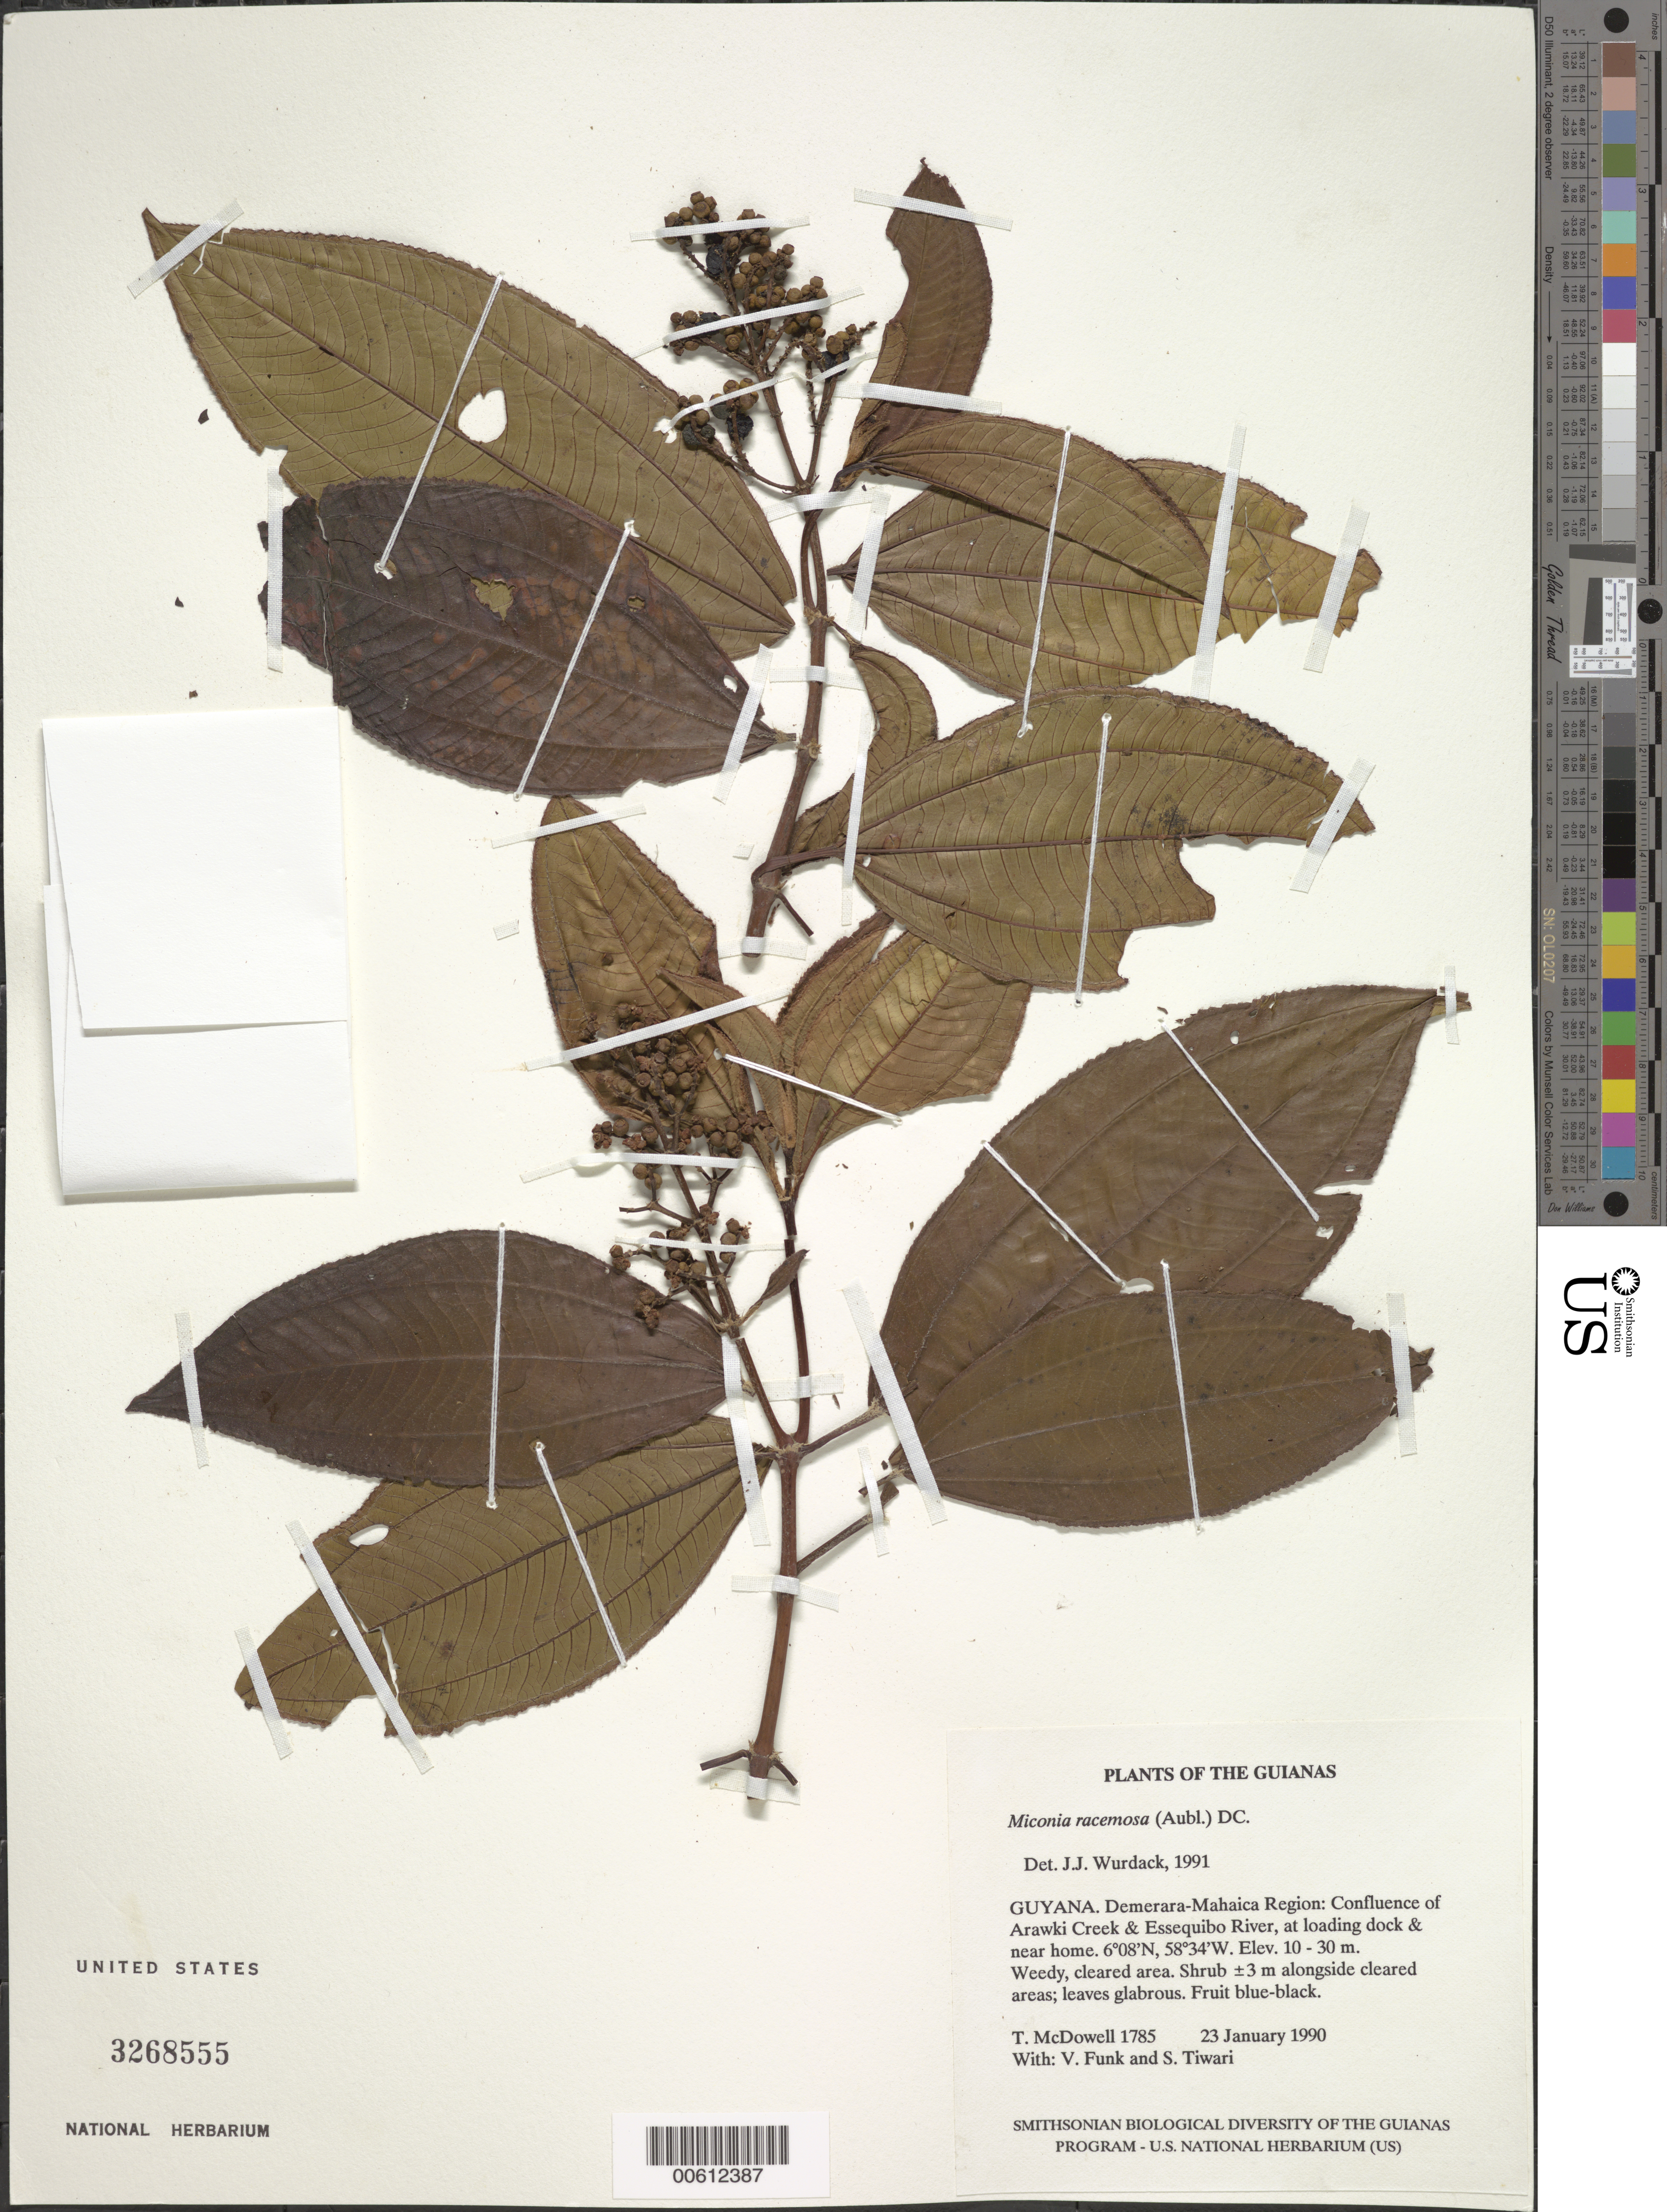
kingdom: Plantae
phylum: Tracheophyta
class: Magnoliopsida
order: Myrtales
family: Melastomataceae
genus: Miconia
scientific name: Miconia racemosa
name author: (Aubl.) DC.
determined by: Wurdack, John J., (US), US (UNITED STATES)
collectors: T. McDowell, V. Funk & S. Tiwari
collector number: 1785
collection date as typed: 23 January 1990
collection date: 1990-01-23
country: Guyana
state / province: Demerara-Mahaica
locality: Confluence of Arakwai River & Essequibo River, at loading dock and near home of guard (Ivan Rodriguez)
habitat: Weedy, cleared area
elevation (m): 10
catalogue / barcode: US 3268555